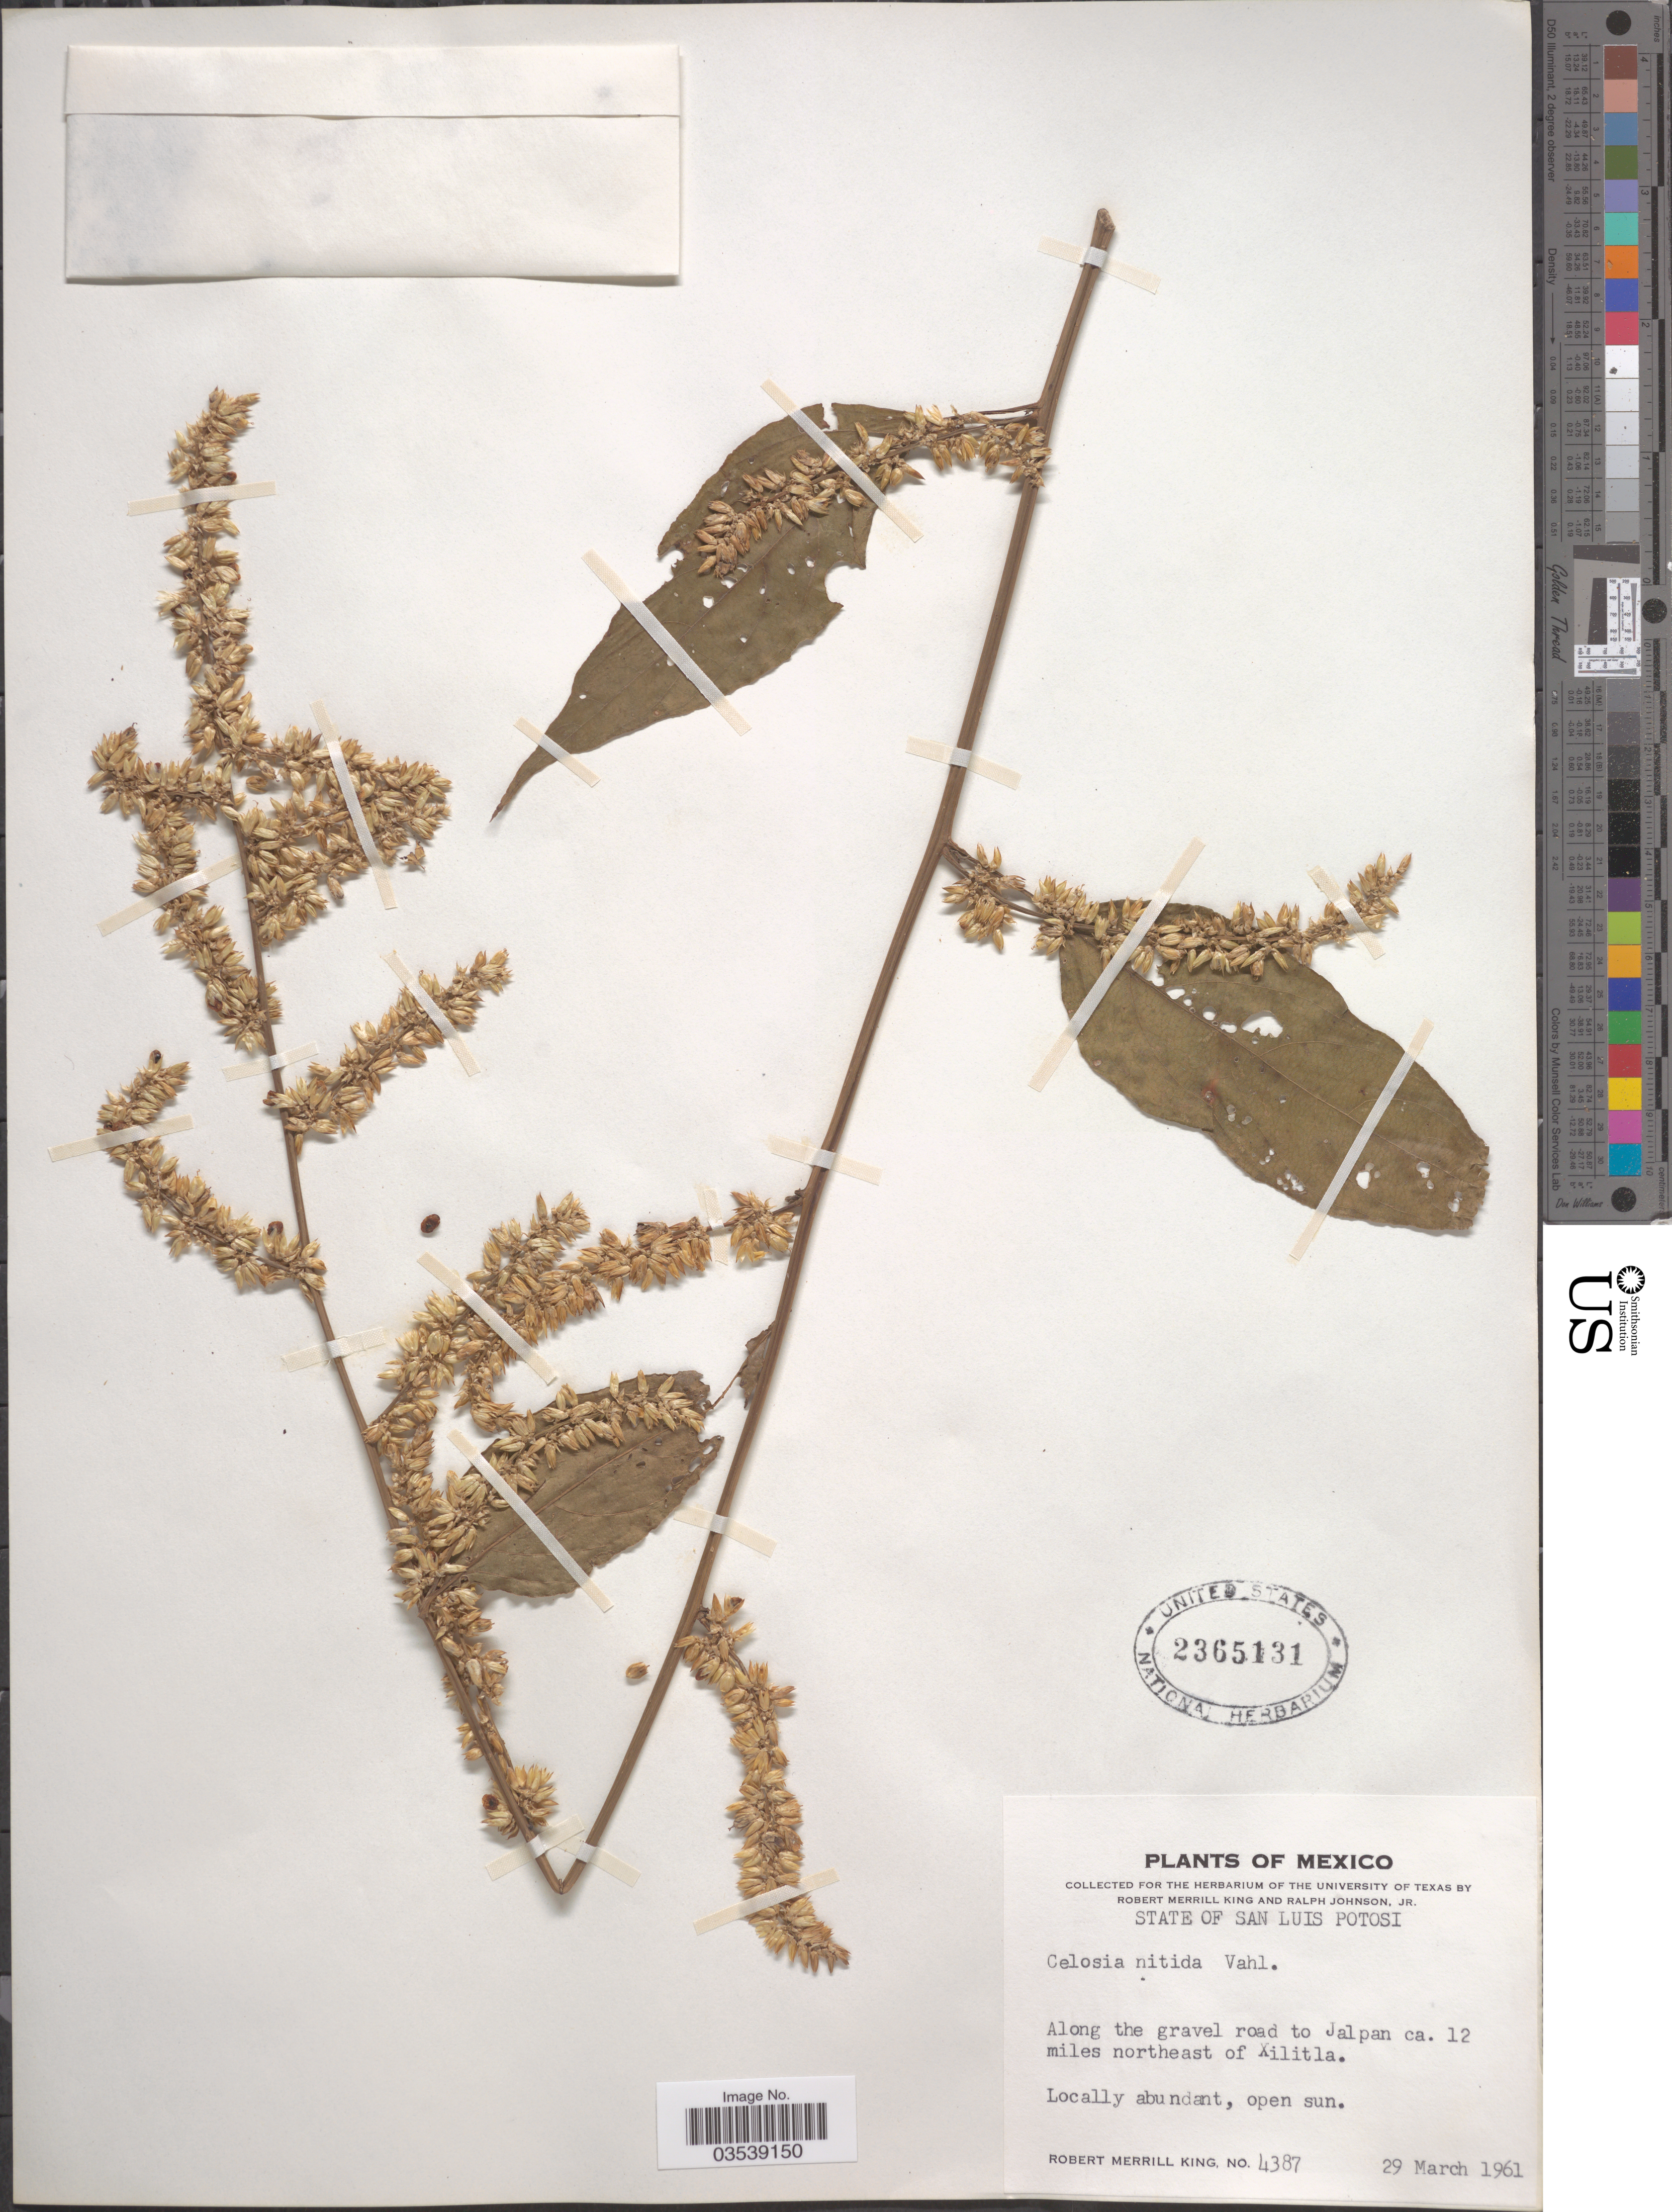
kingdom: Plantae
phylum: Tracheophyta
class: Magnoliopsida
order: Caryophyllales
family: Amaranthaceae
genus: Celosia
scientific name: Celosia nitida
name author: Vahl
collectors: R. M. King & R. Johnson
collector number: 4387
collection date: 1961-03-29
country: Mexico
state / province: San Luis Potosí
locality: Along the gravel road to Jalpan ca. 12 miles northeast of Xilitla.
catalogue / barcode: US 2365131